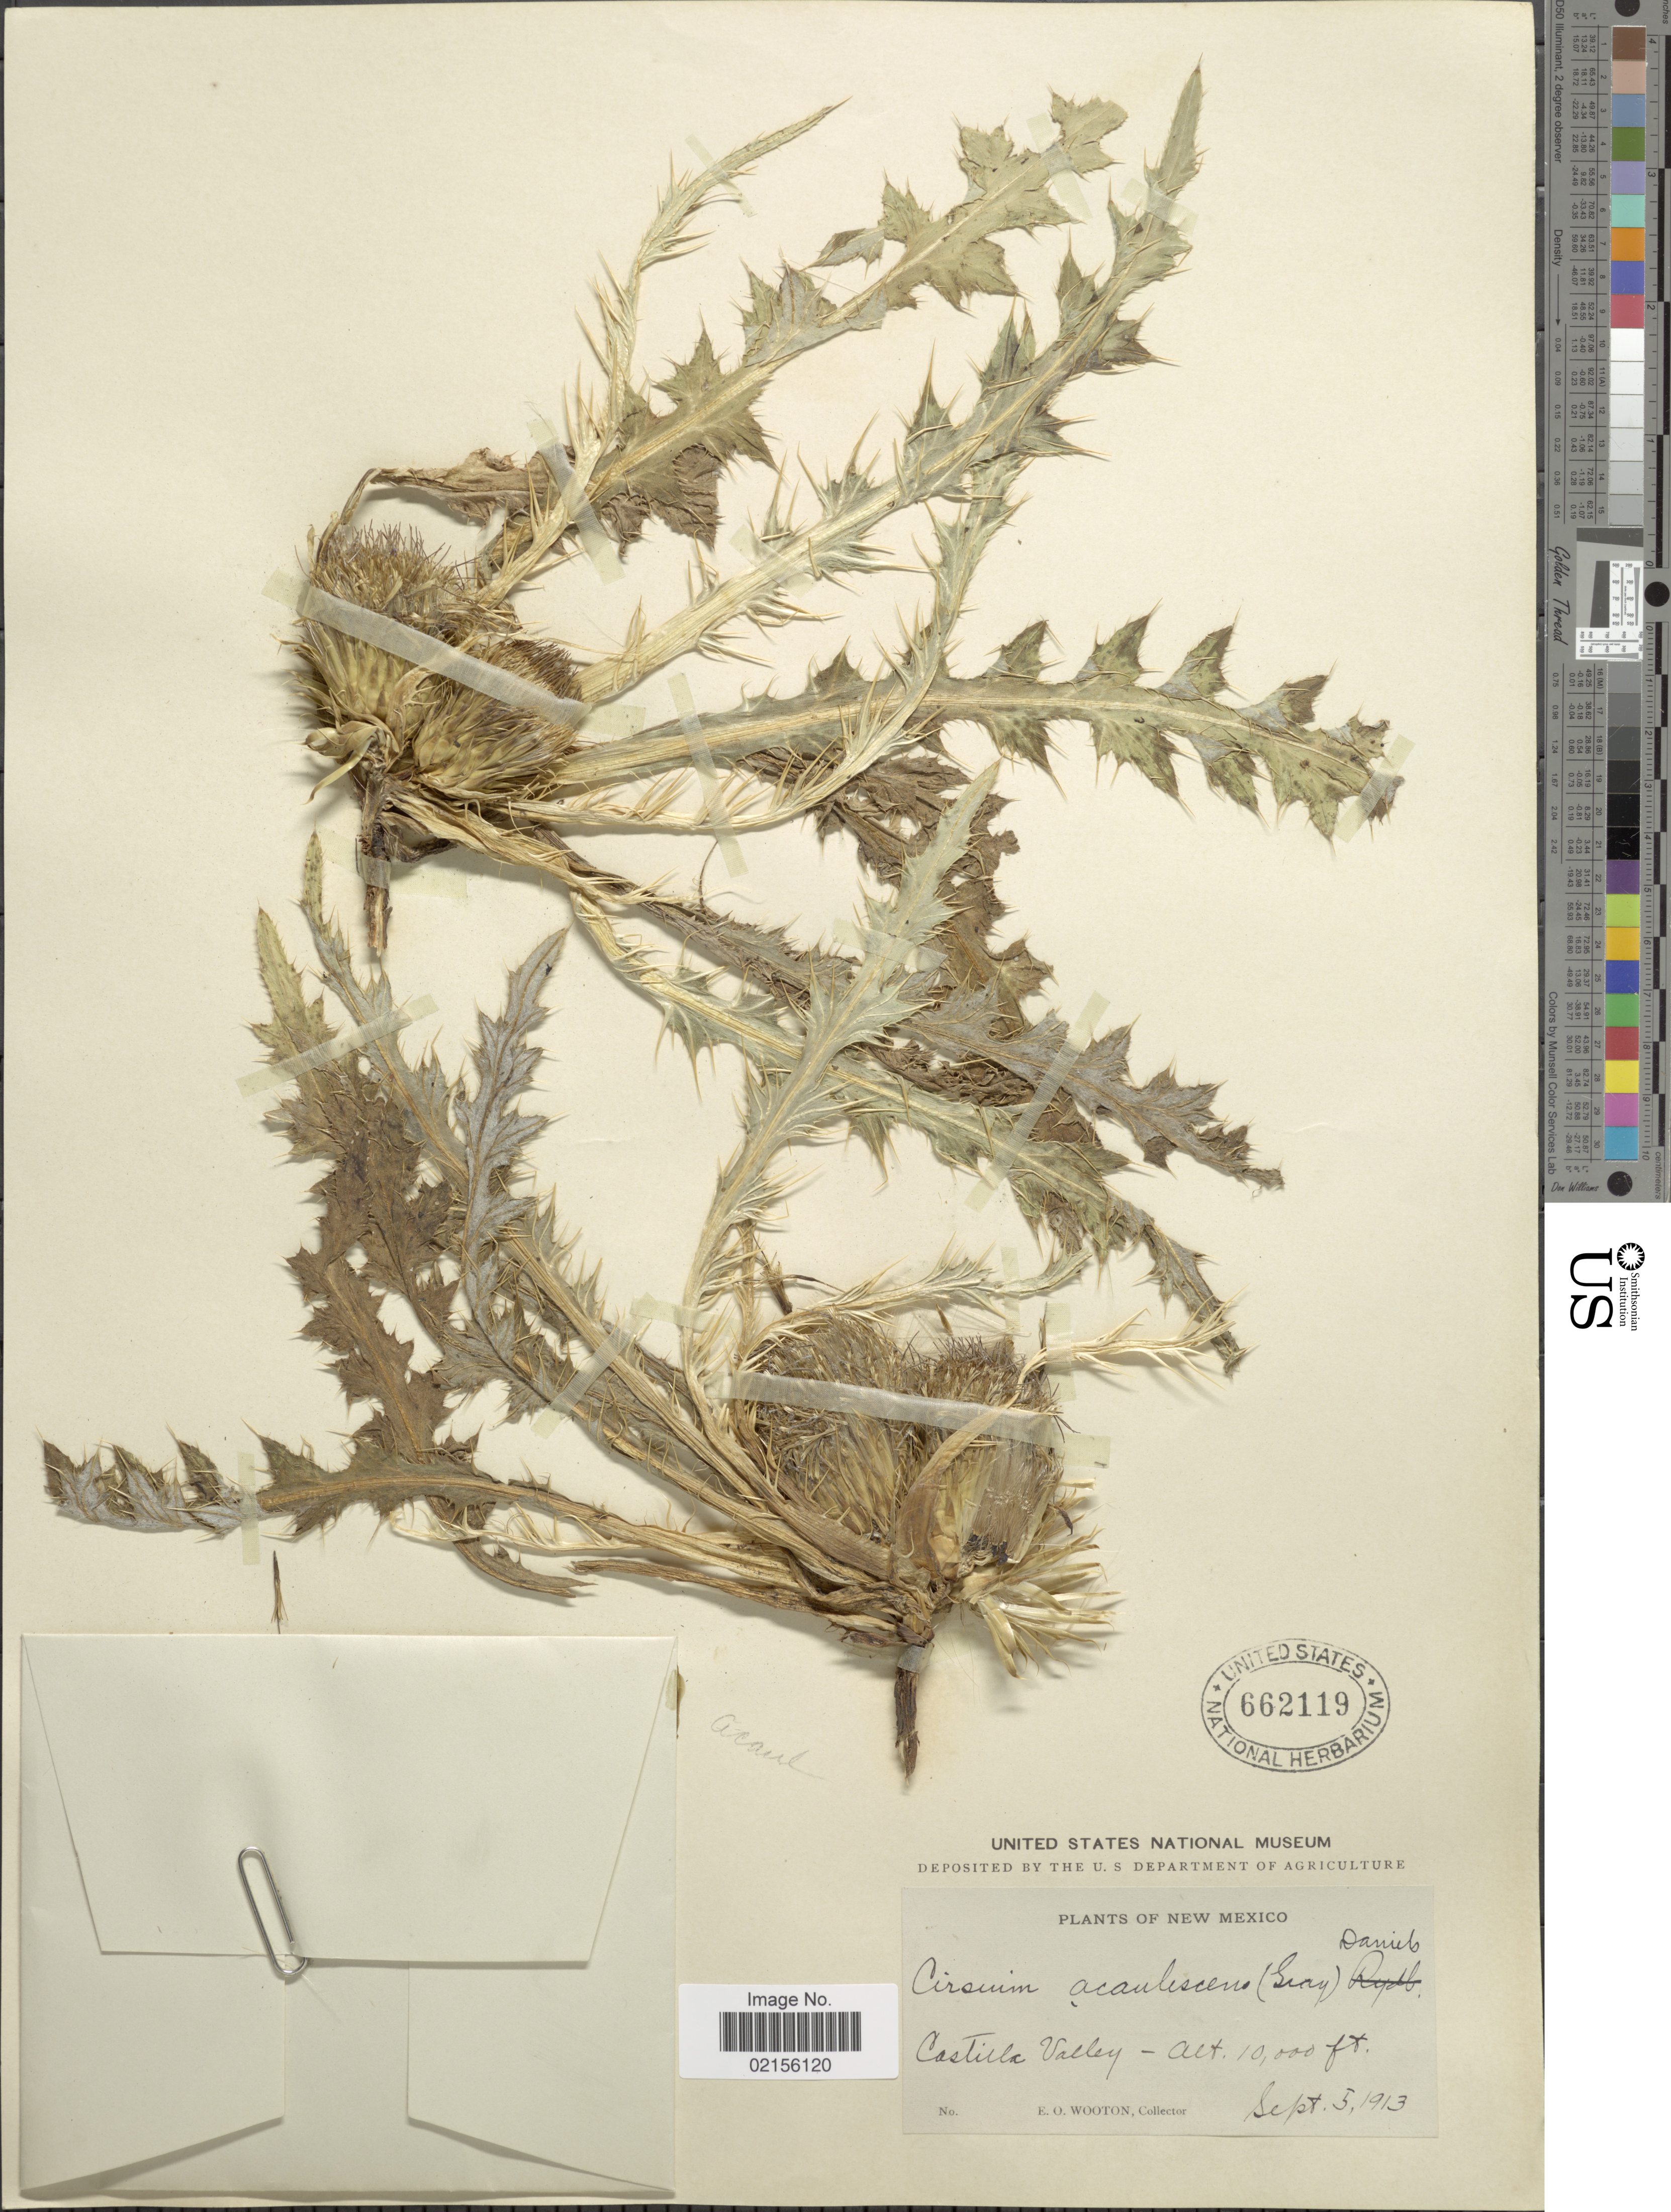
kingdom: Plantae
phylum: Tracheophyta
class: Magnoliopsida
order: Asterales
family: Asteraceae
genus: Cirsium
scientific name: Cirsium scariosum var. americanum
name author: (A. Gray) D.J. Keil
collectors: E. O. Wooton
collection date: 1913-09-05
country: United States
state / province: New Mexico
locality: Castilla Valley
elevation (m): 3048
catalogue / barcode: US 662119